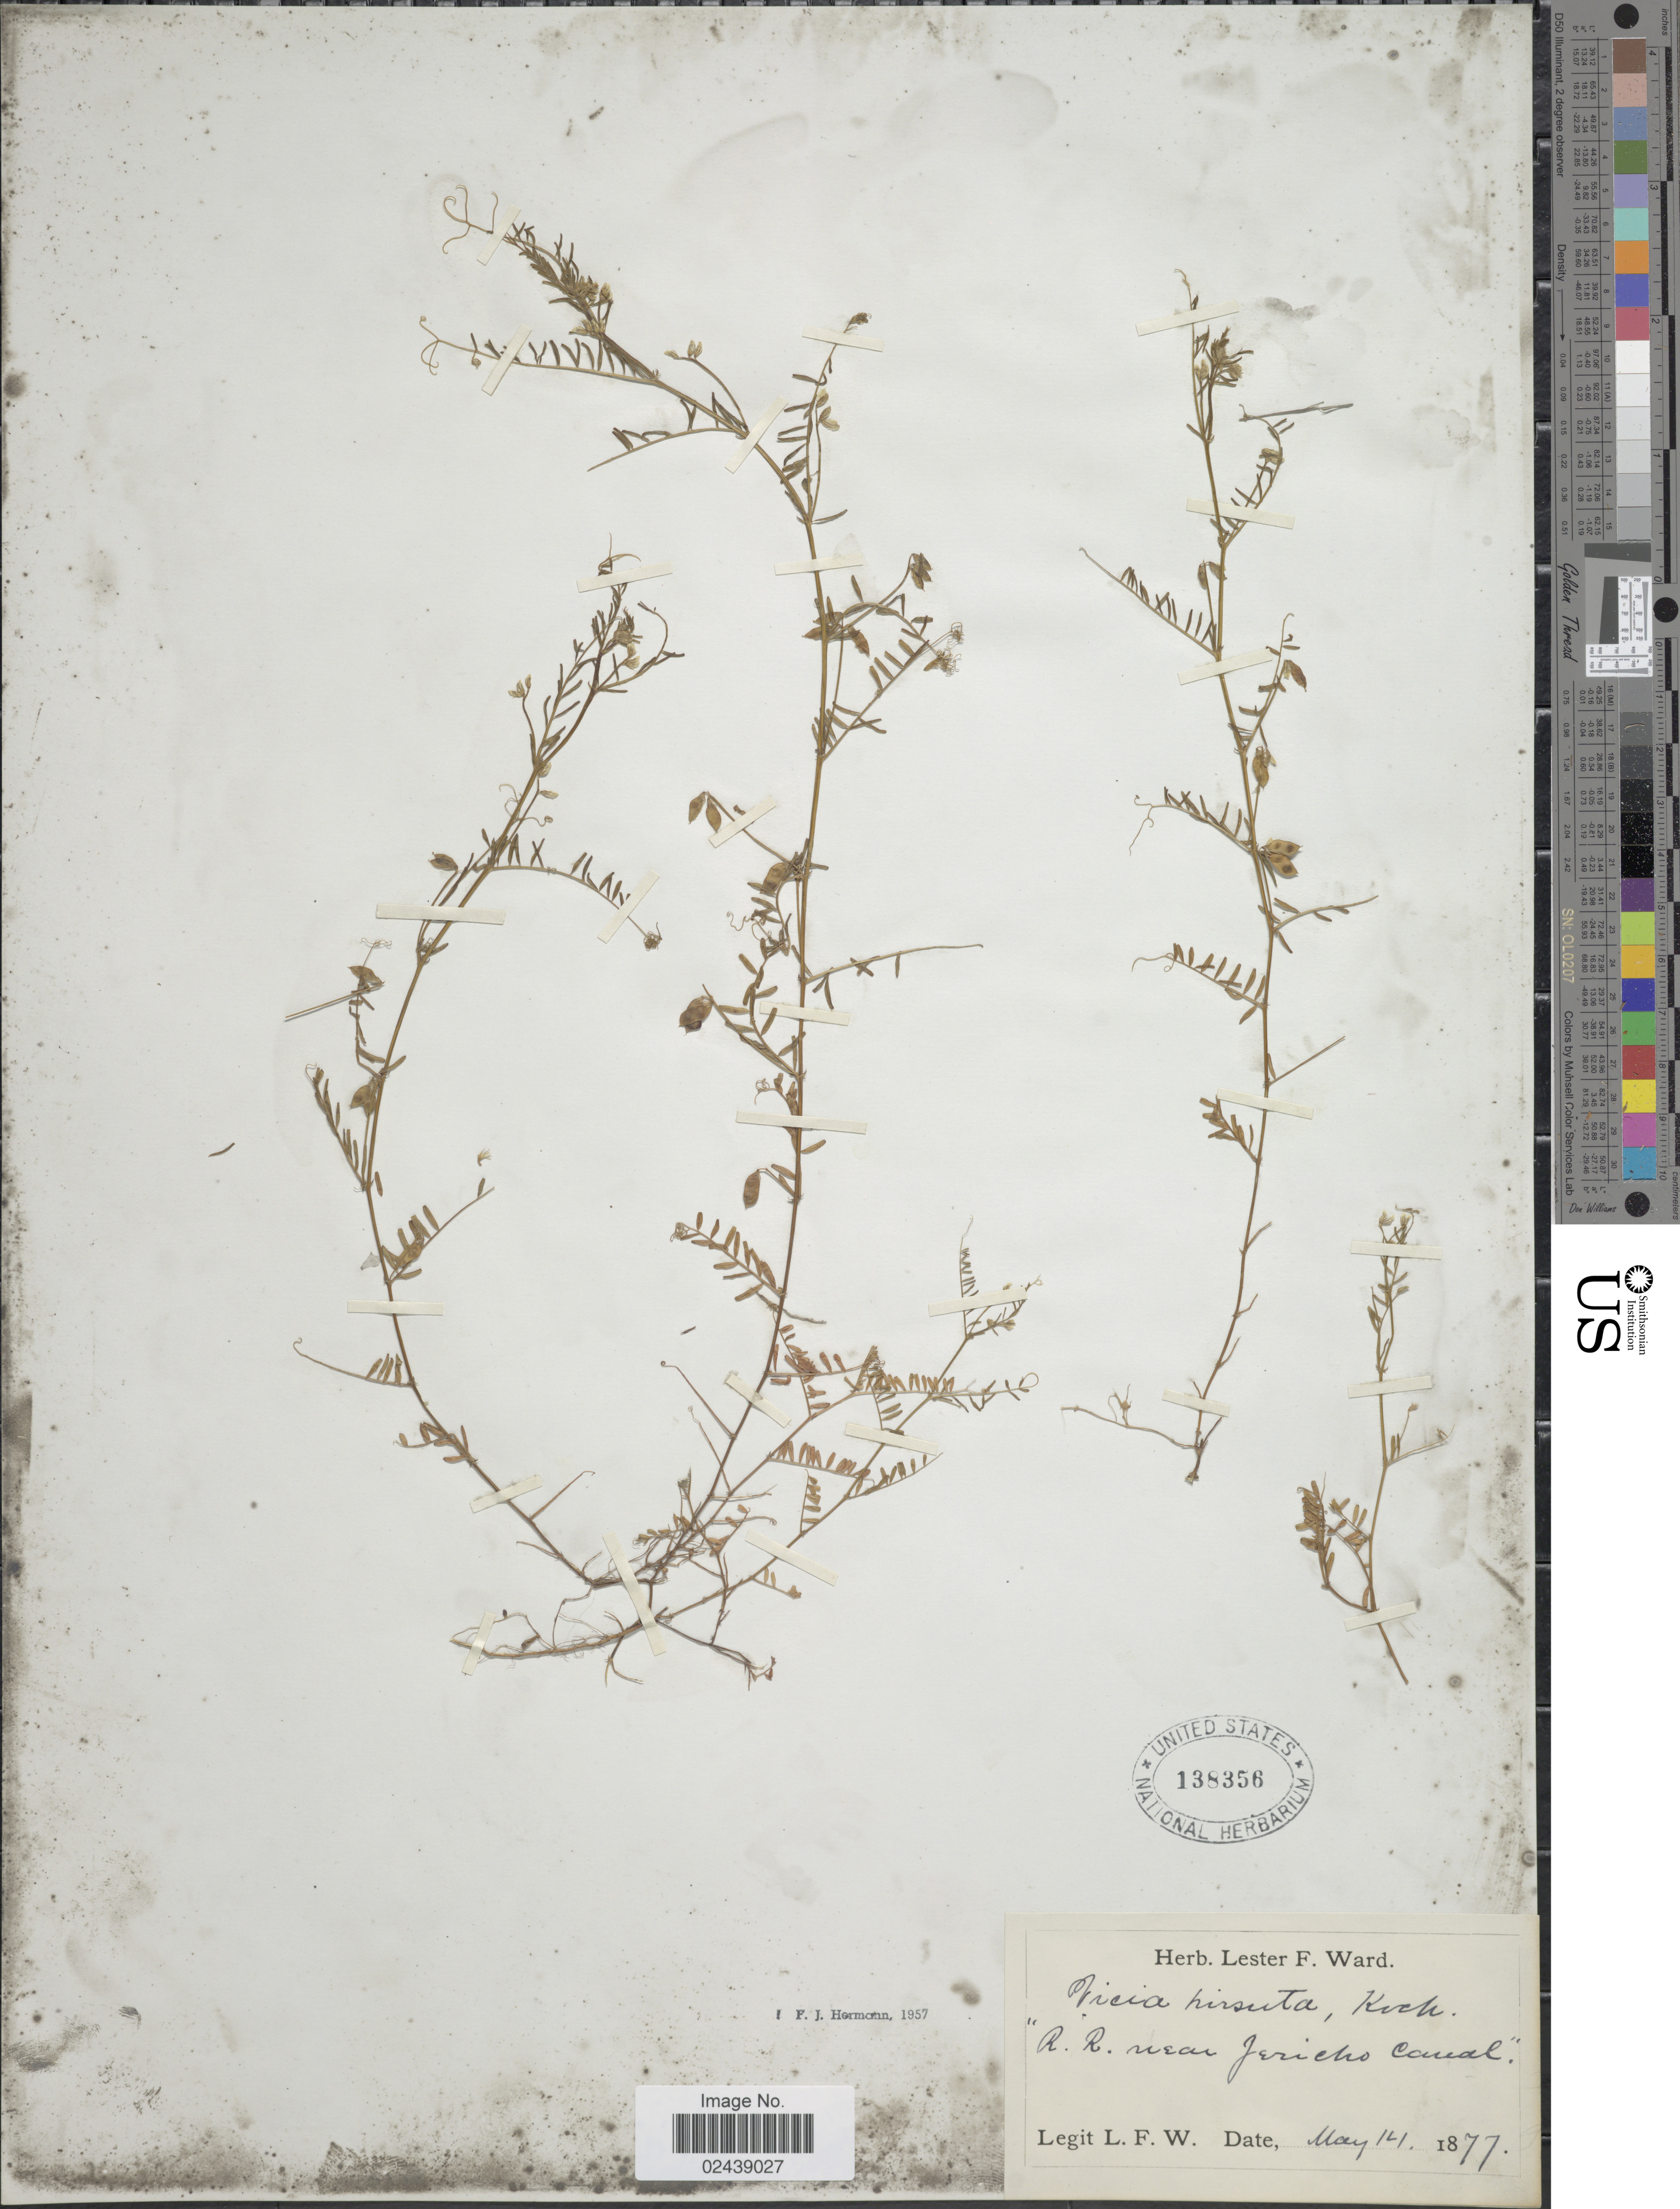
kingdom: Plantae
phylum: Tracheophyta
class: Magnoliopsida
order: Fabales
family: Fabaceae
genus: Vicia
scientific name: Vicia hirsuta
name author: (L.) A. Gray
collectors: L. F. Ward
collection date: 1877-05-14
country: United States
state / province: Virginia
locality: R.R. near Jericho Canal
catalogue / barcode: US 138356